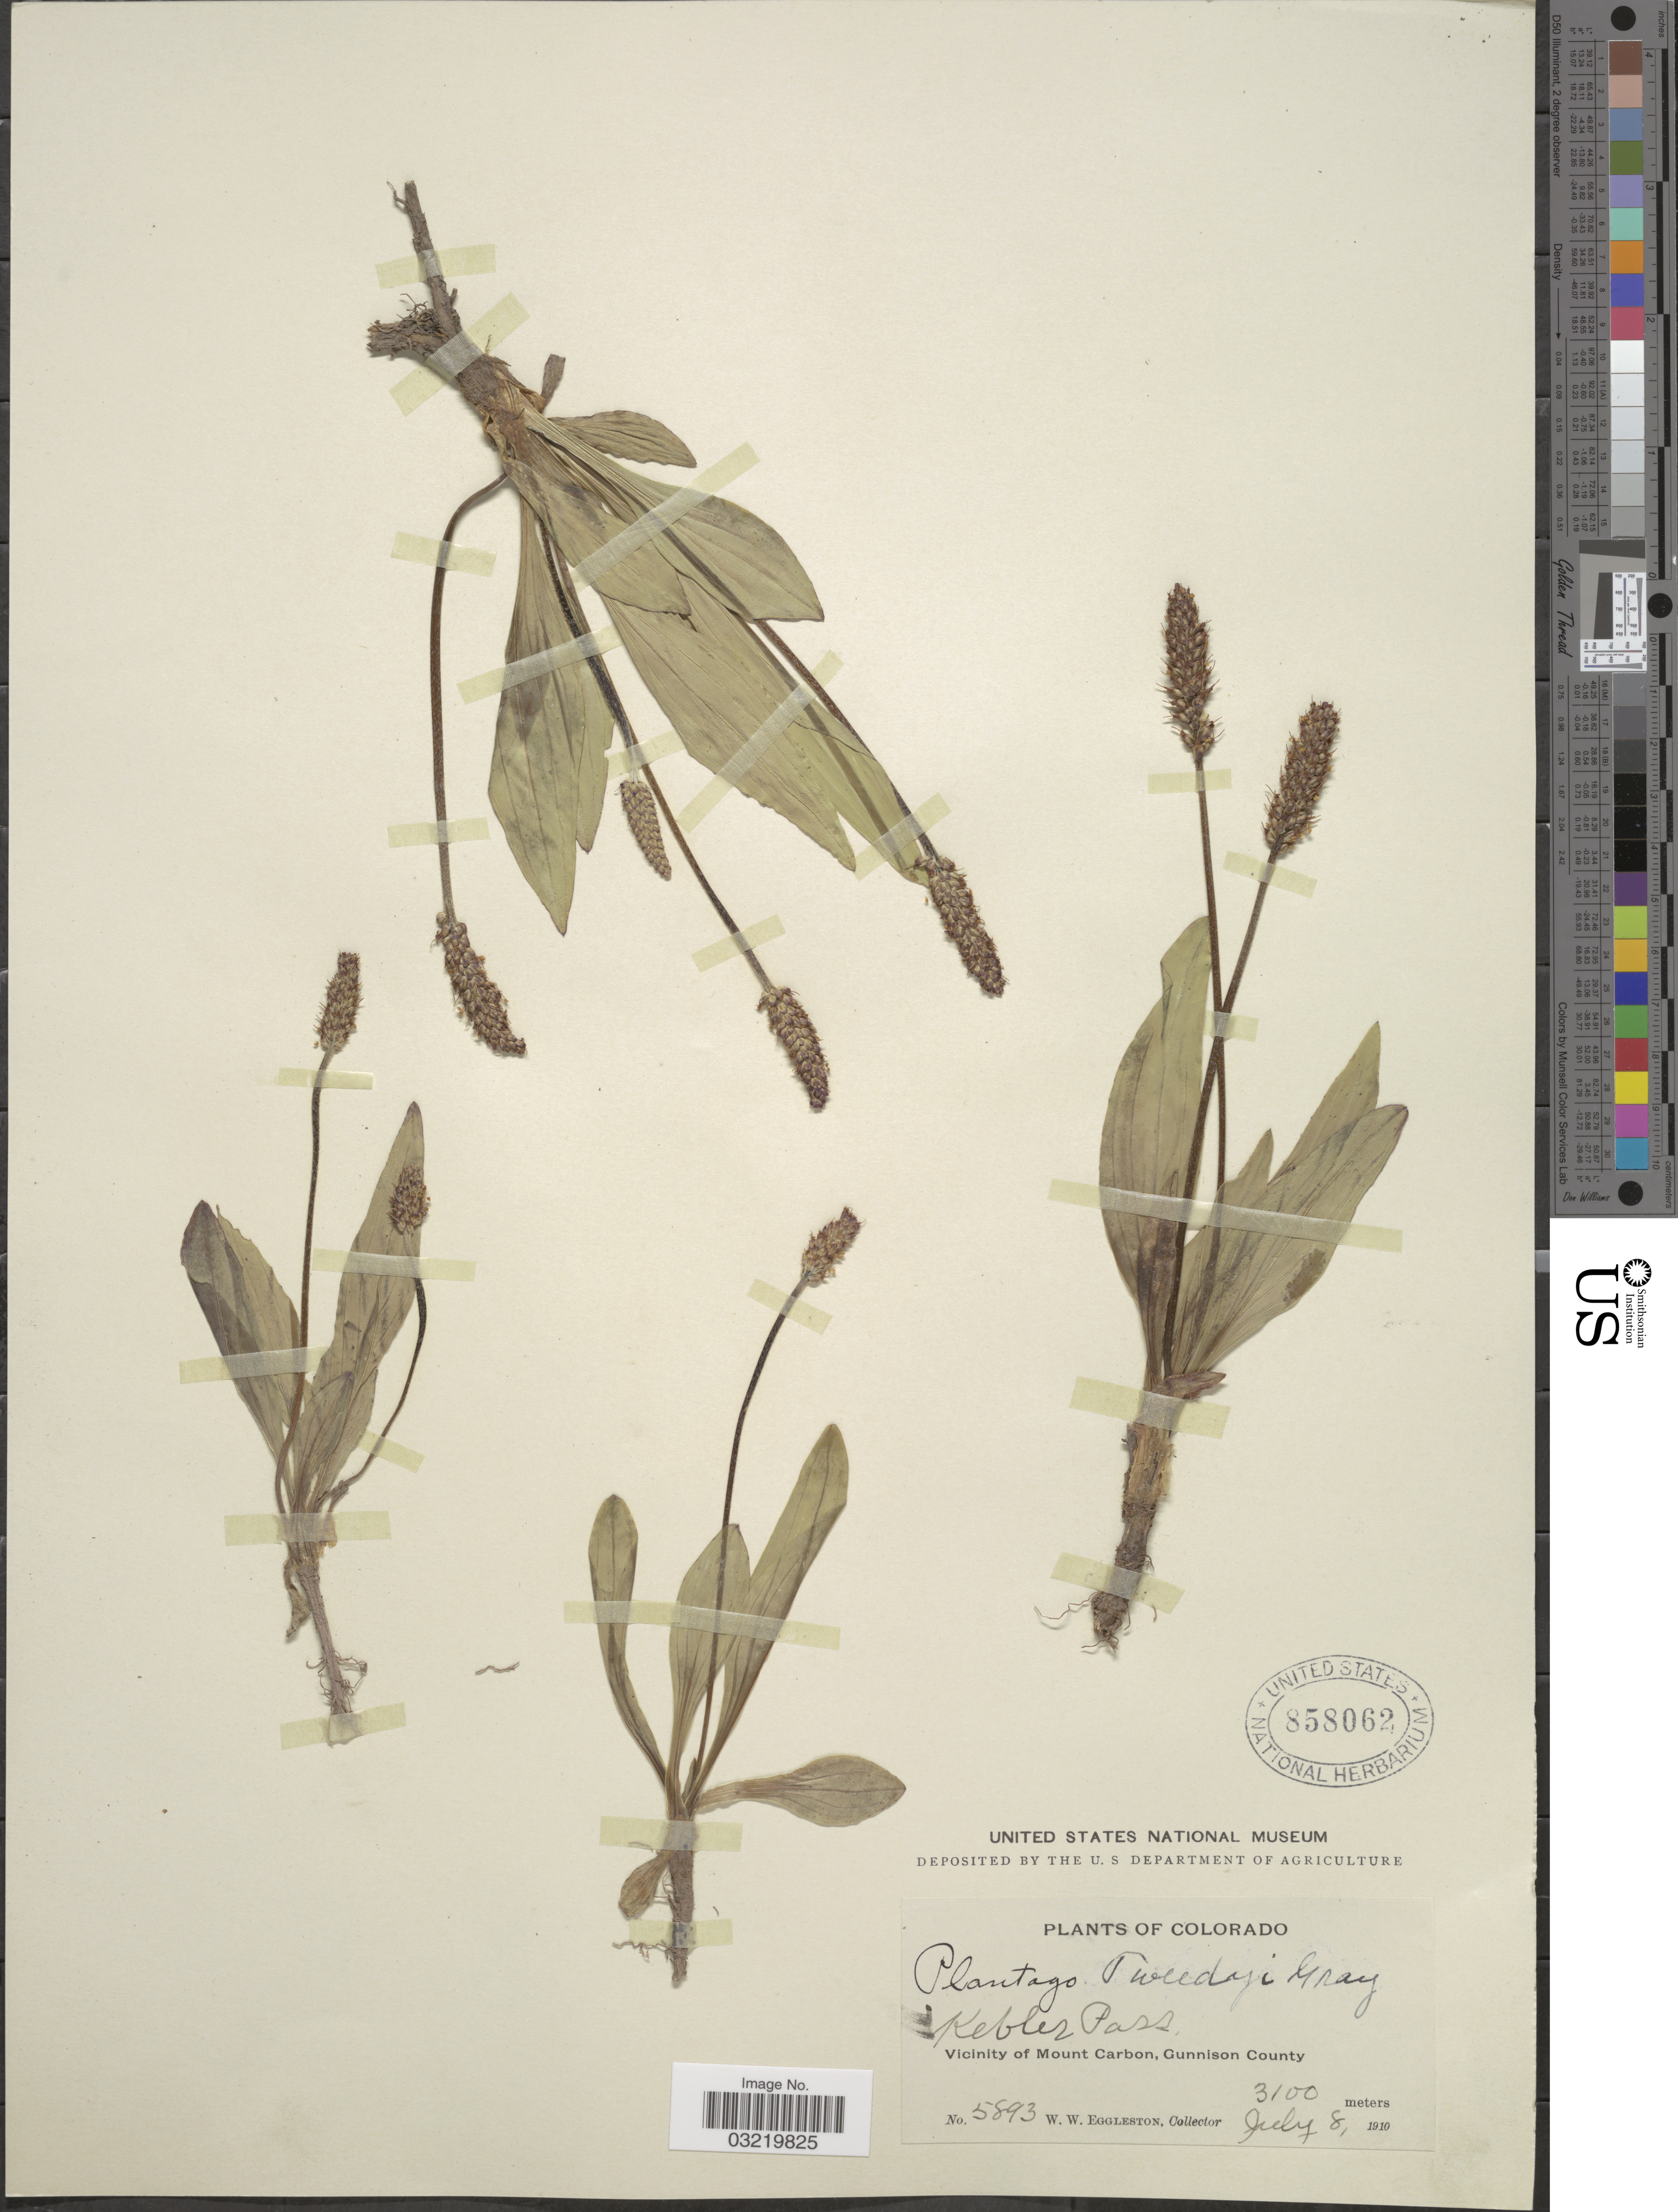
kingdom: Plantae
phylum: Tracheophyta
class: Magnoliopsida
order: Lamiales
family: Plantaginaceae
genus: Plantago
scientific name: Plantago tweedyi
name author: A. Gray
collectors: W. W. Eggleston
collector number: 5893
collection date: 1910-07-08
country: United States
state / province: Colorado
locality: Kebler Pass. Vicinity of Mount Carbon, Gunnison County.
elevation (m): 3100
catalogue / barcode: US 858062